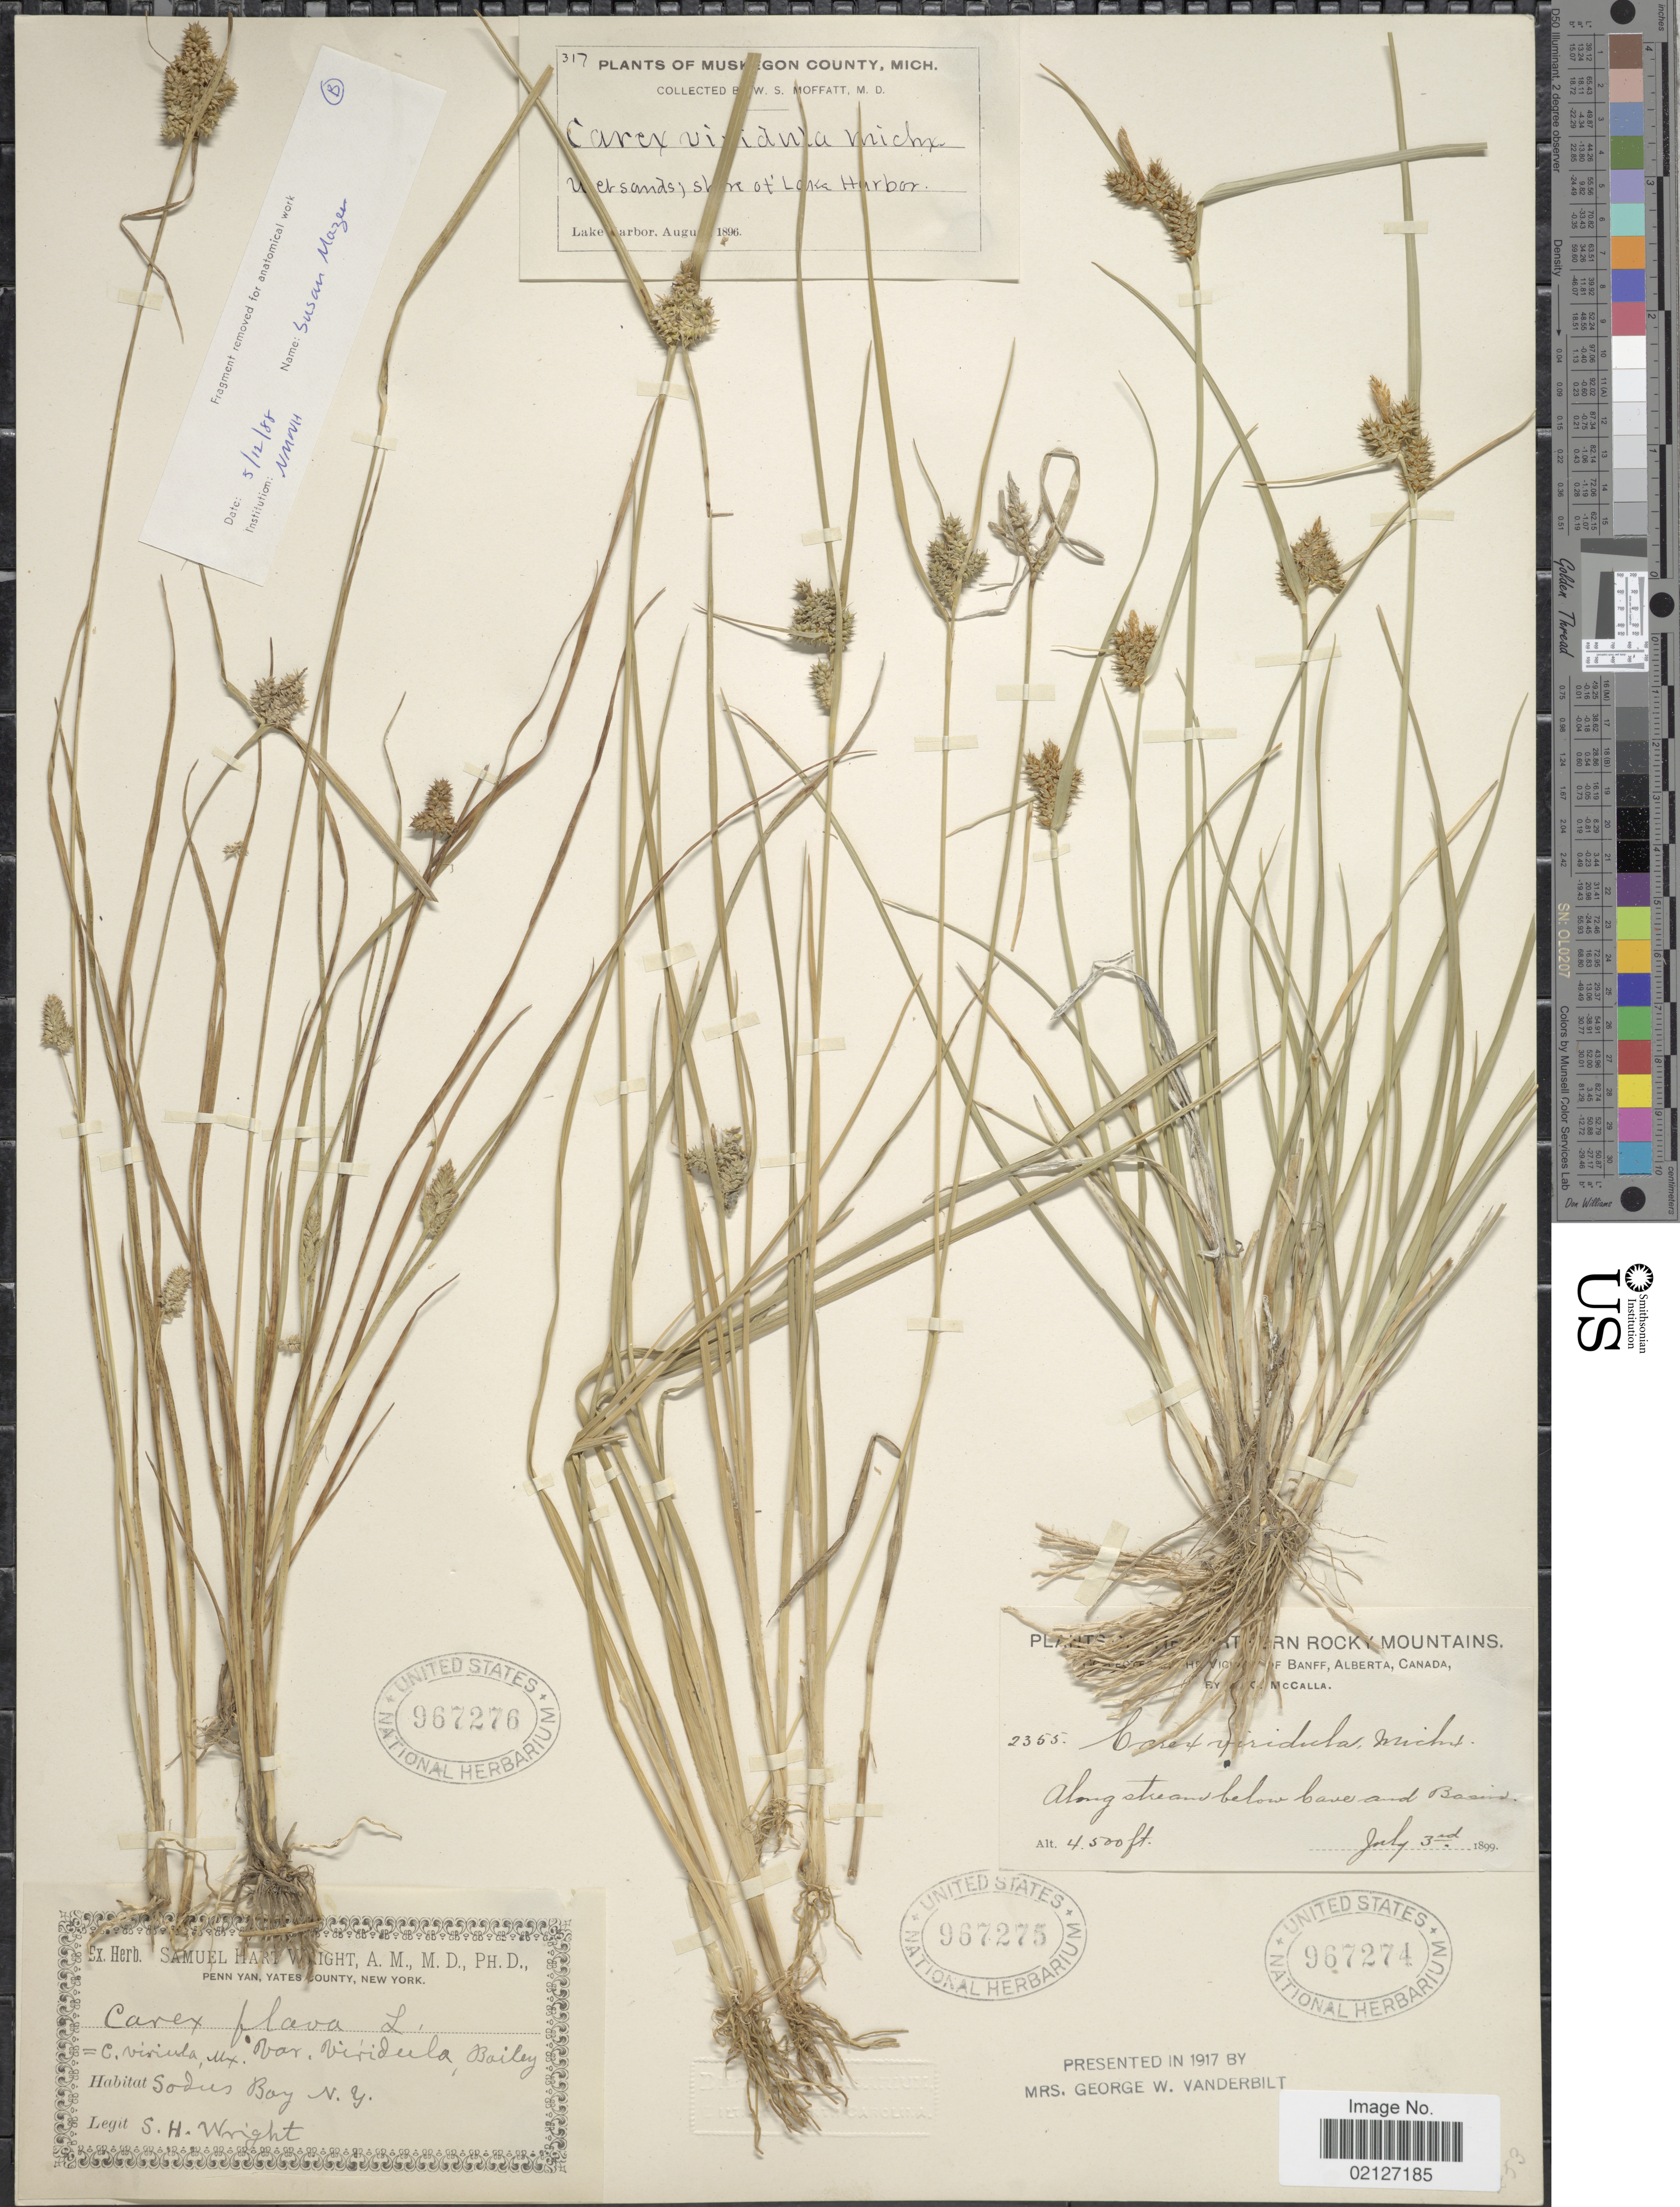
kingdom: Plantae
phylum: Tracheophyta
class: Liliopsida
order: Poales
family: Cyperaceae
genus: Carex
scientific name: Carex oederi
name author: Retz.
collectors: W. McCalla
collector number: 2355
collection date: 1899-07-03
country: Canada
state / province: Alberta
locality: Northern Rocky Mountain, in the vicinity of Banff, along stream below Cave and Basin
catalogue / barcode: US 967275-2